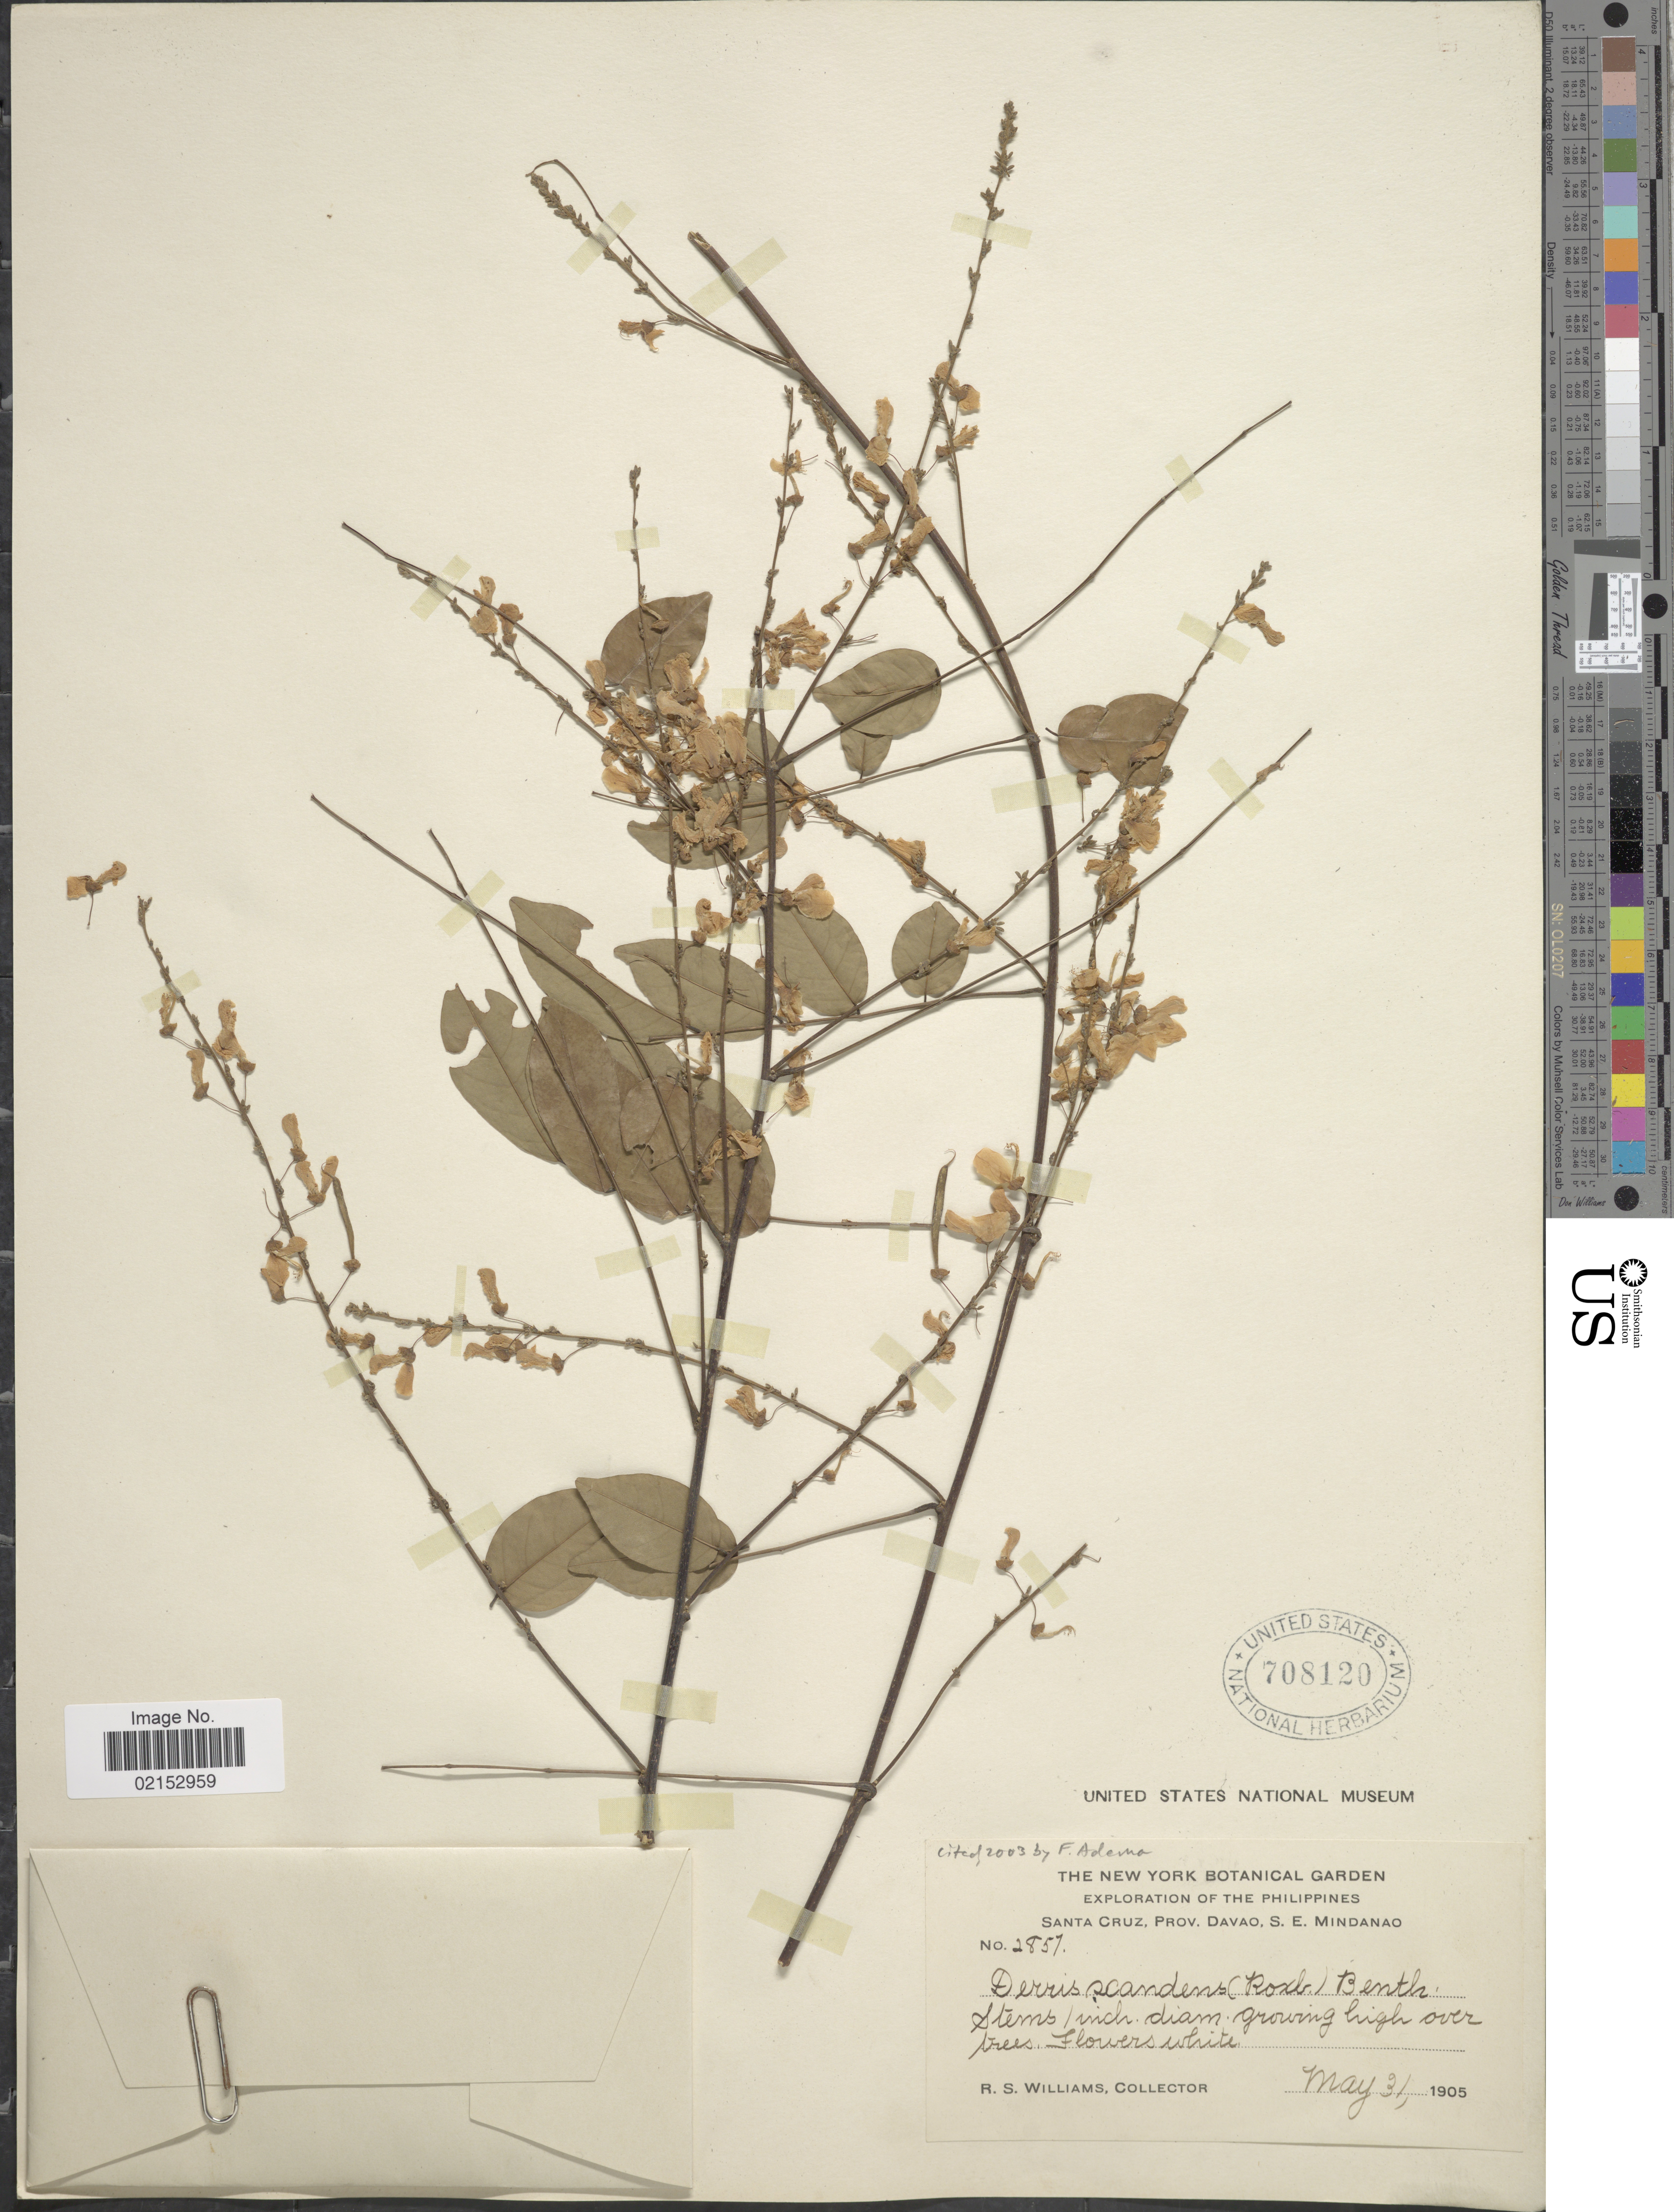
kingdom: Plantae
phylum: Tracheophyta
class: Magnoliopsida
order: Fabales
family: Fabaceae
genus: Brachypterum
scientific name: Brachypterum scandens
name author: (Roxb.) Miq.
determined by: Strong, Mark T., (BOT), Smithsonian Institution - National Museum of Natural History (UNITED STATES)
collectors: R. S. Williams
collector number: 2857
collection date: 1905-05-31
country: Philippines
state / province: Davao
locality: Santa Cruz, Prov. Davao, S.E. Mindanao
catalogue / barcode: US 708120